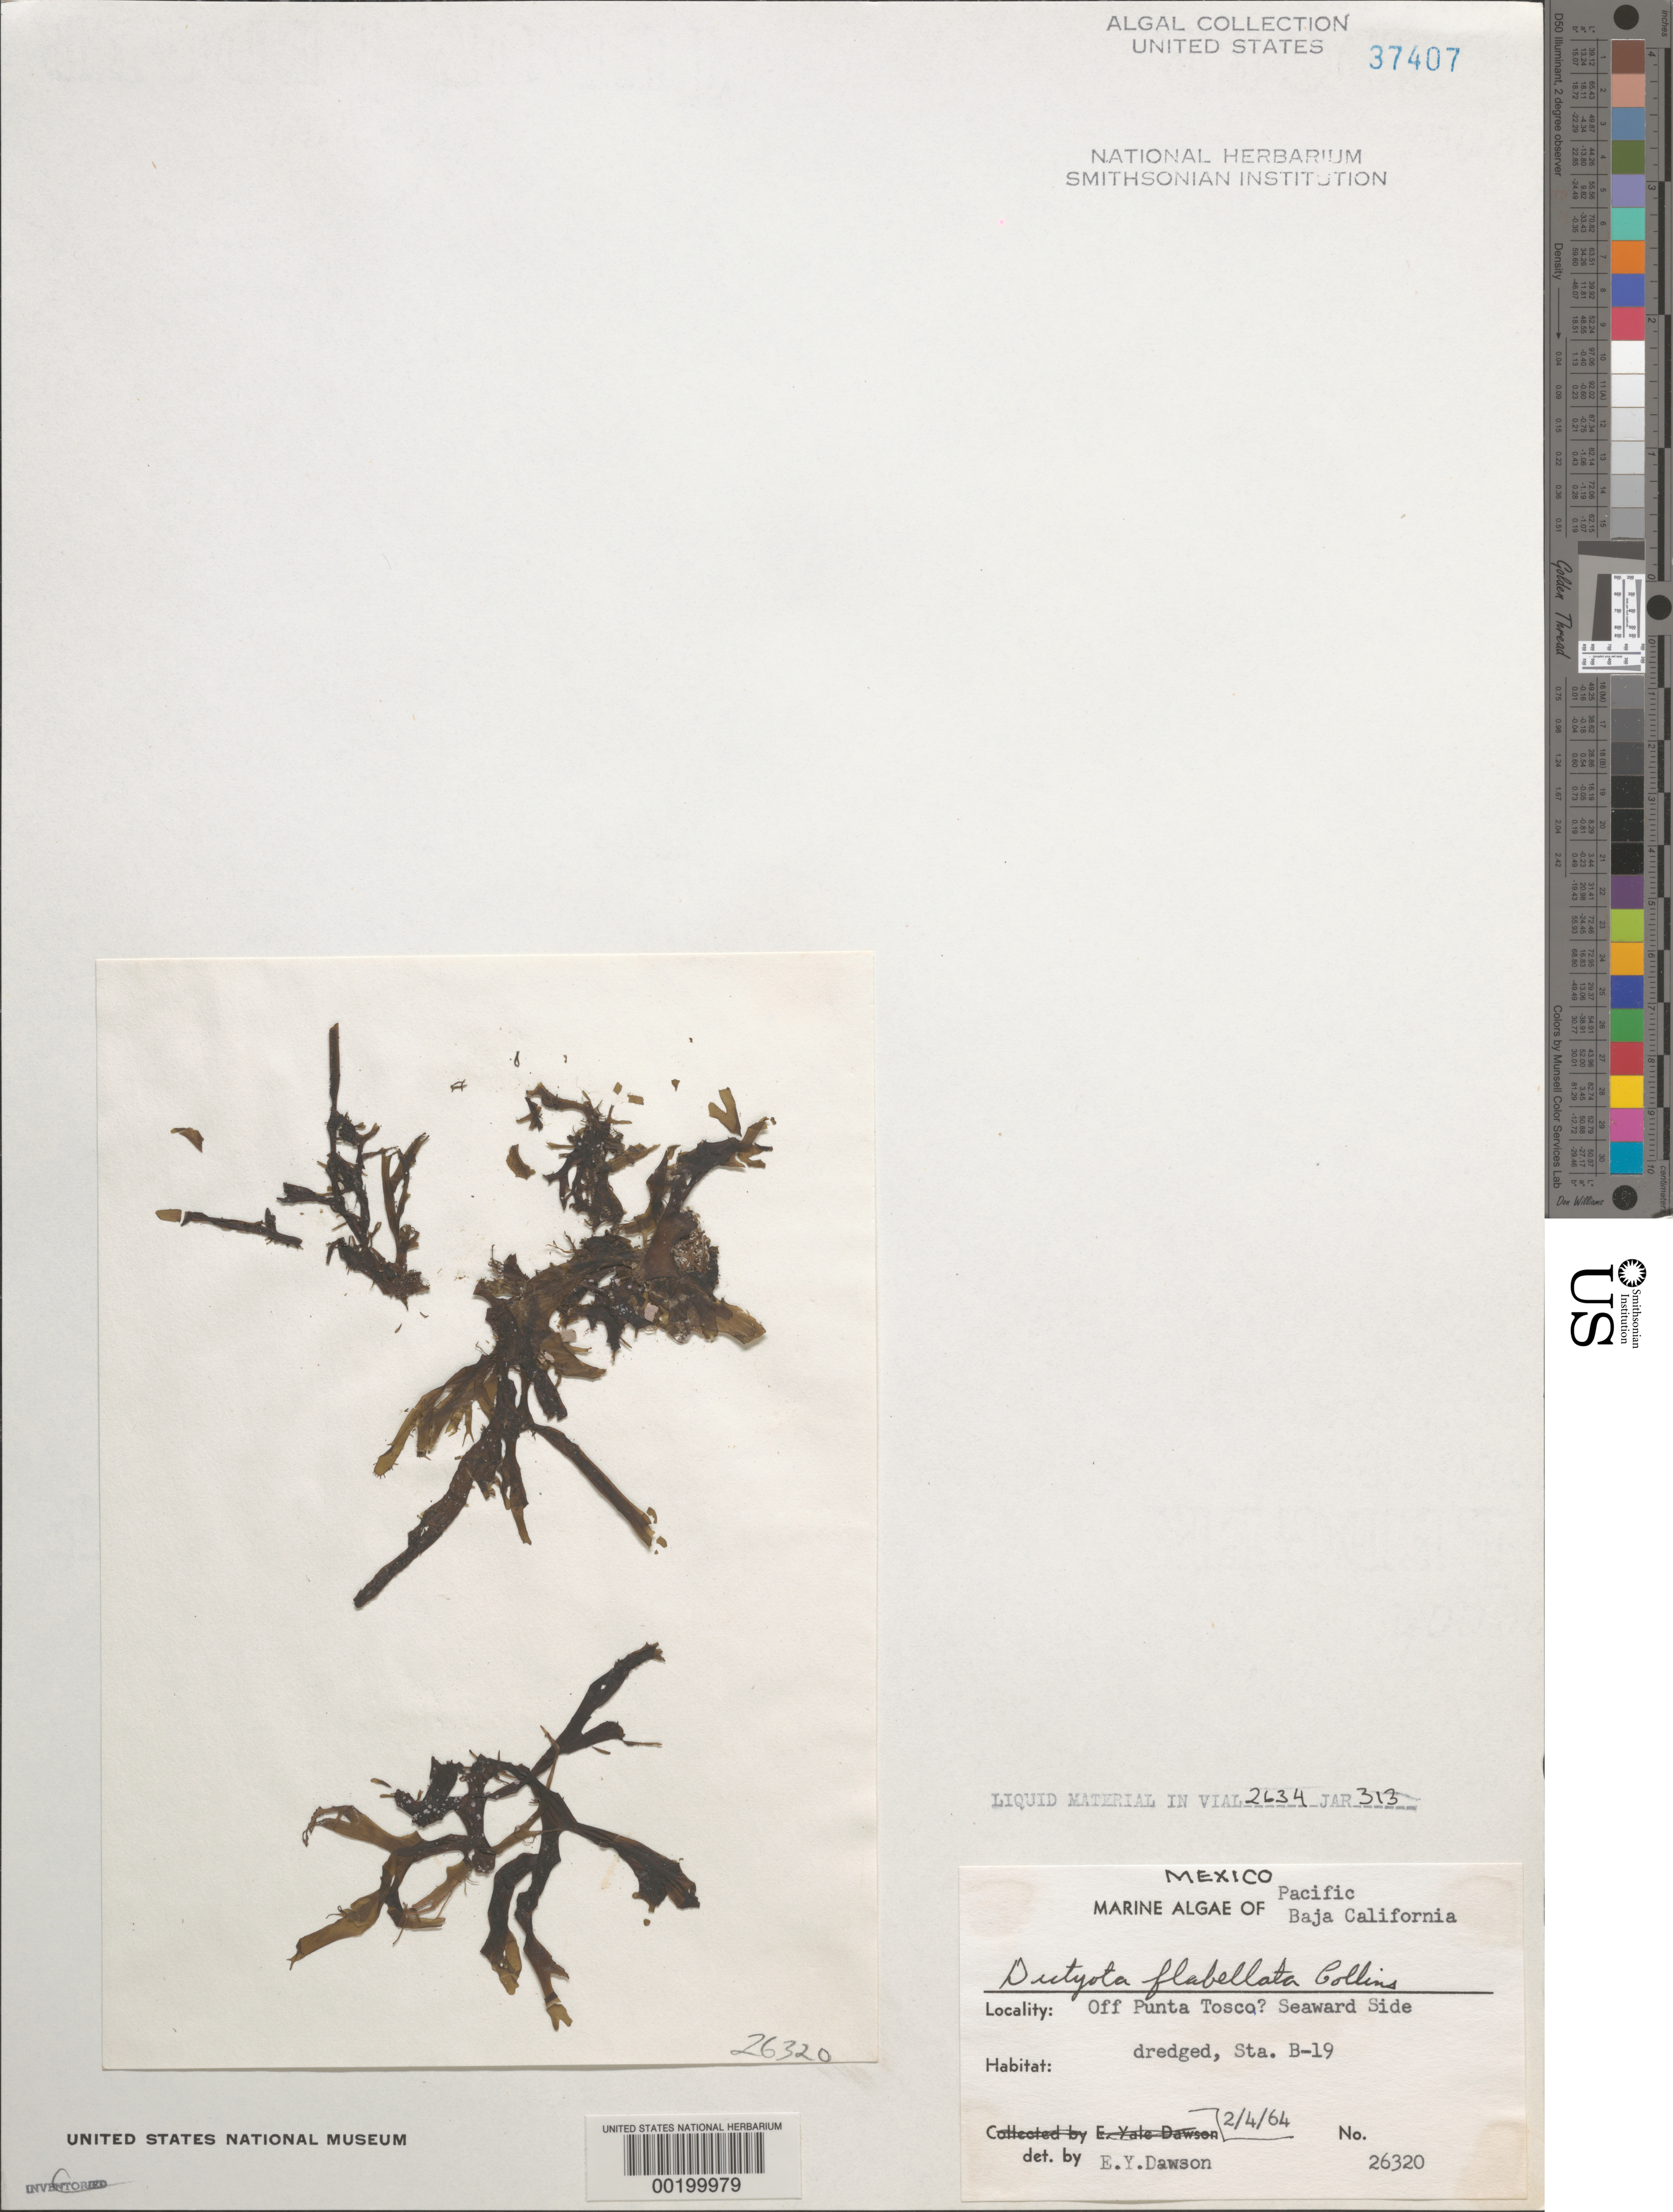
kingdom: Chromista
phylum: Ochrophyta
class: Phaeophyceae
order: Dictyotales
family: Dictyotaceae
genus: Dictyota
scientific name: Dictyota flabellata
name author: (Collins) Setch. & N.L. Gardner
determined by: Dawson, E. Y.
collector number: EYD 26320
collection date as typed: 04 Feb 1964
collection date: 1964-02-04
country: Mexico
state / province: Baja California Sur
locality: Off Punta Tosca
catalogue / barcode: US 37407